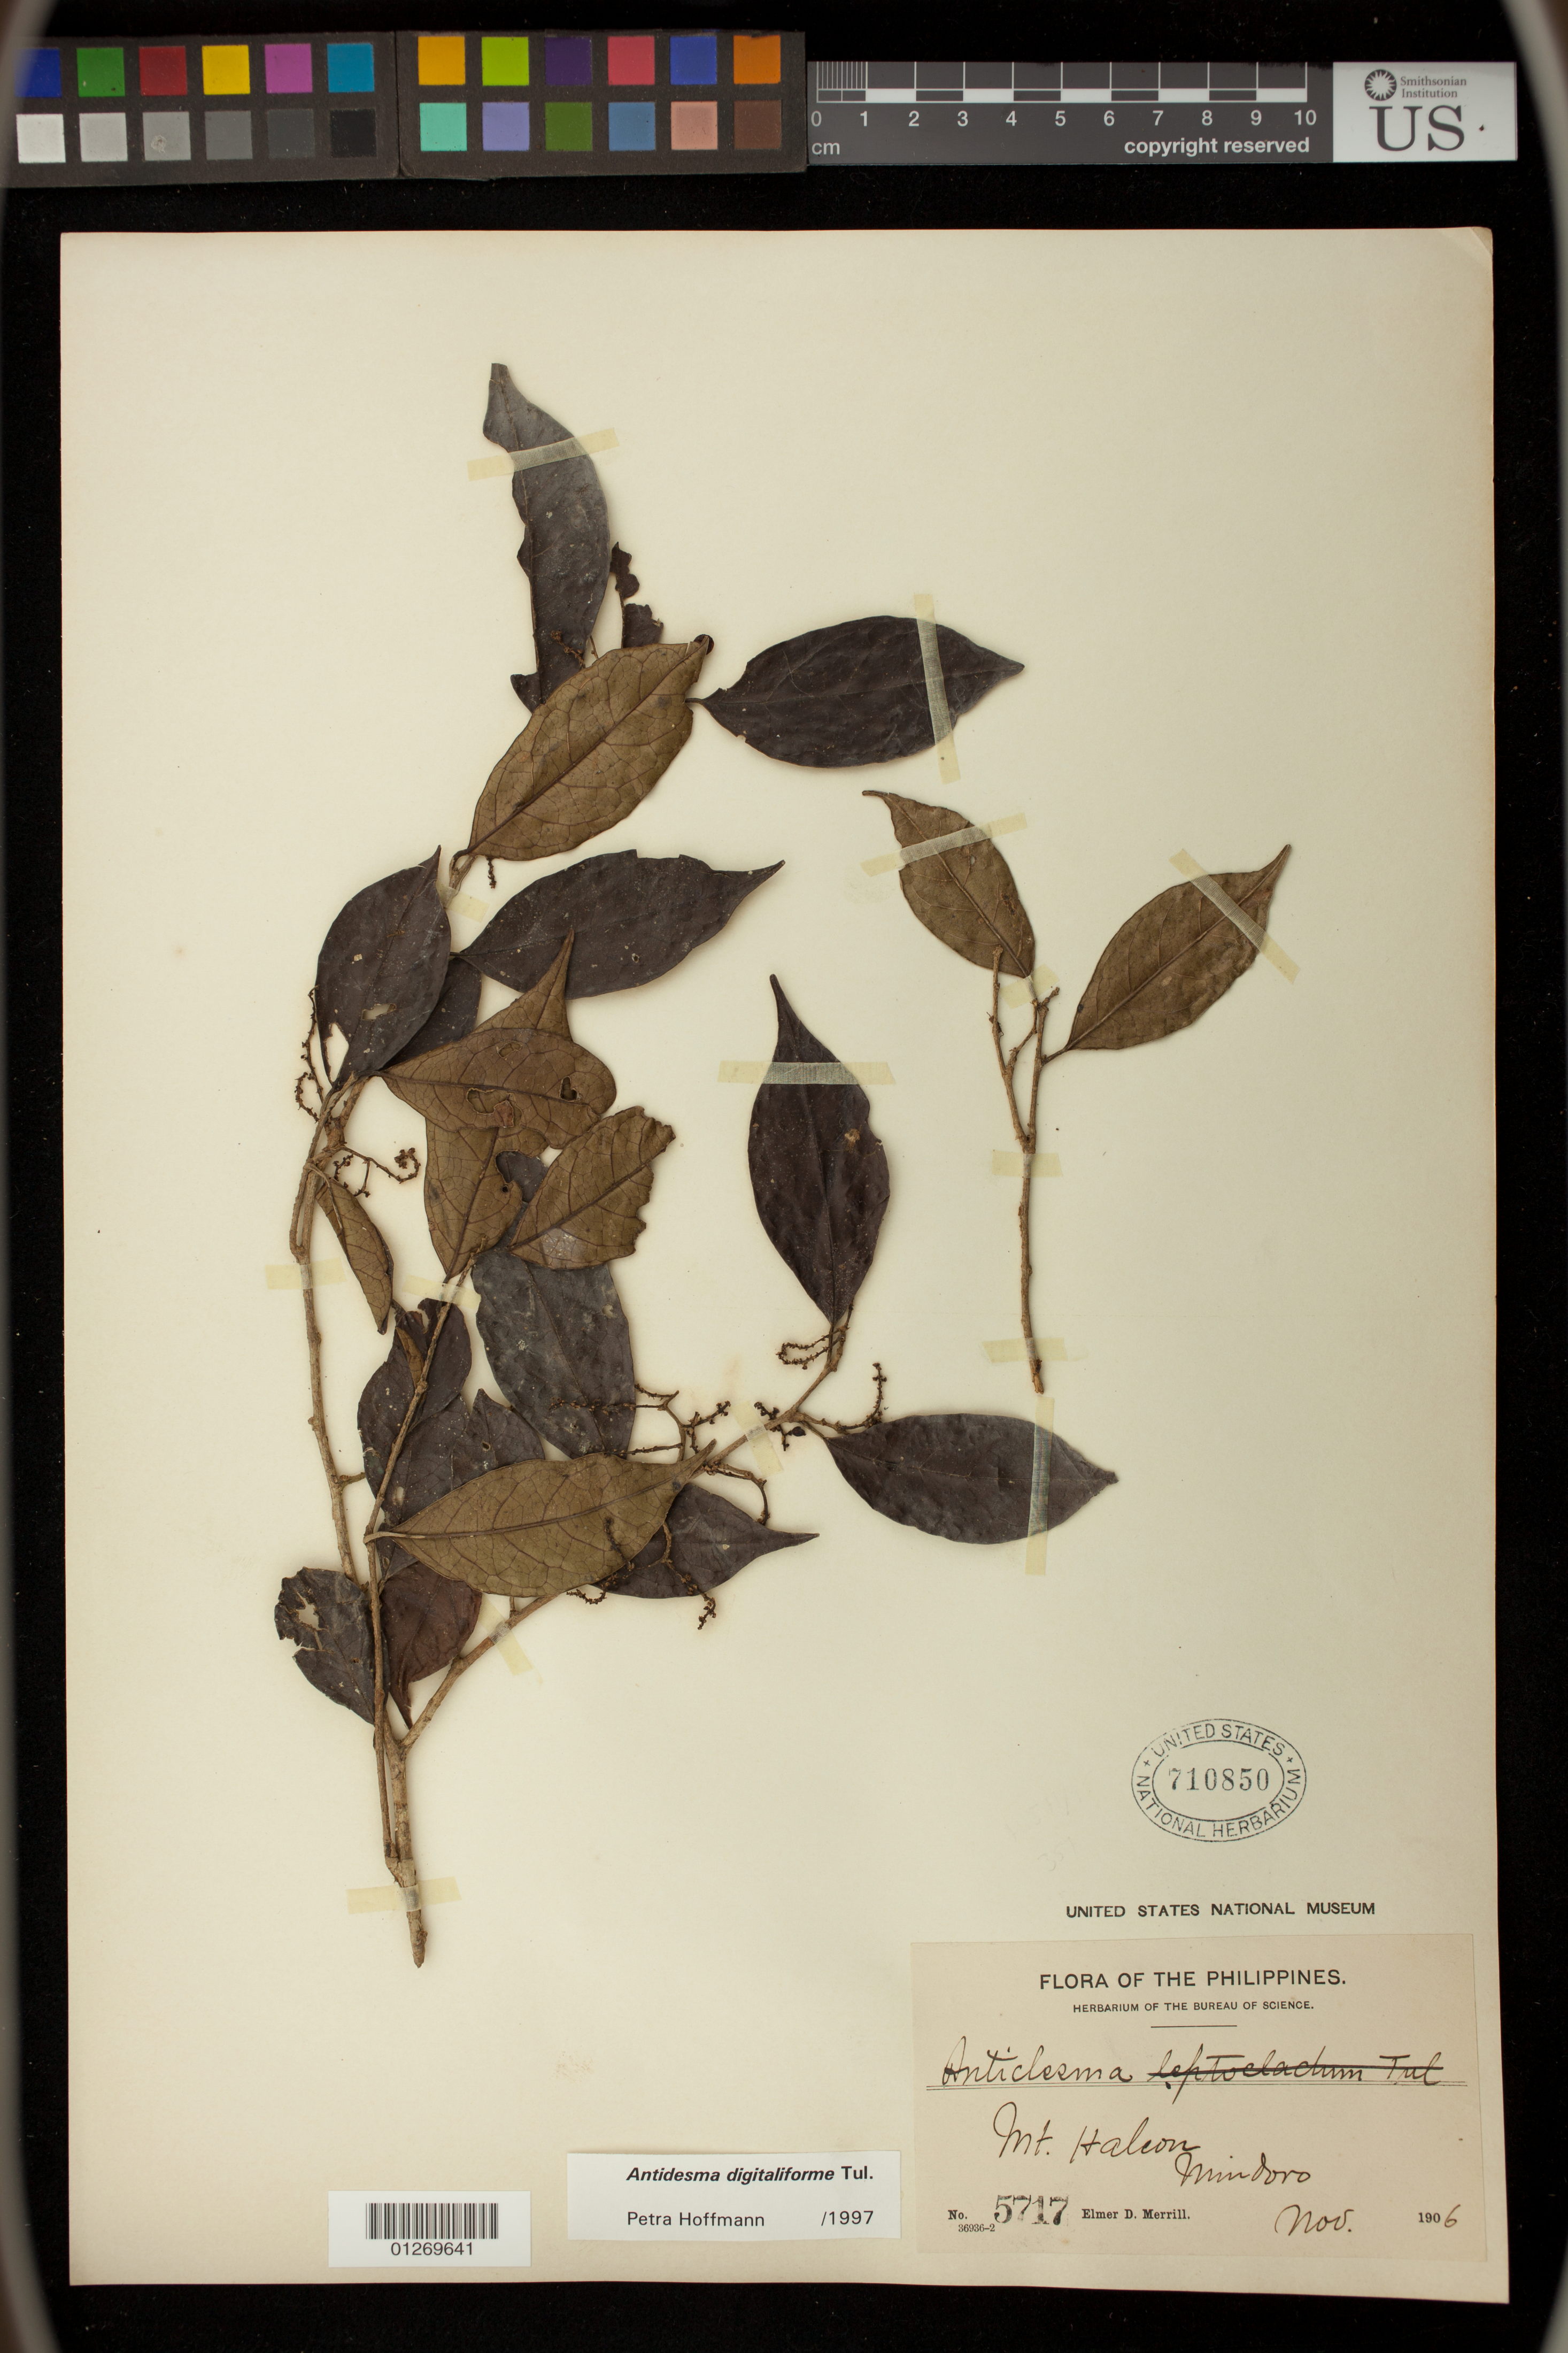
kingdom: Plantae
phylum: Tracheophyta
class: Magnoliopsida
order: Malpighiales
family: Phyllanthaceae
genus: Antidesma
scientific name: Antidesma digitaliforme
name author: Tul.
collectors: E. D. Merrill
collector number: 5717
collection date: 1906-11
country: Philippines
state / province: Mimaropa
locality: Mt. Haleon, Mindoro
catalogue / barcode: US 710850